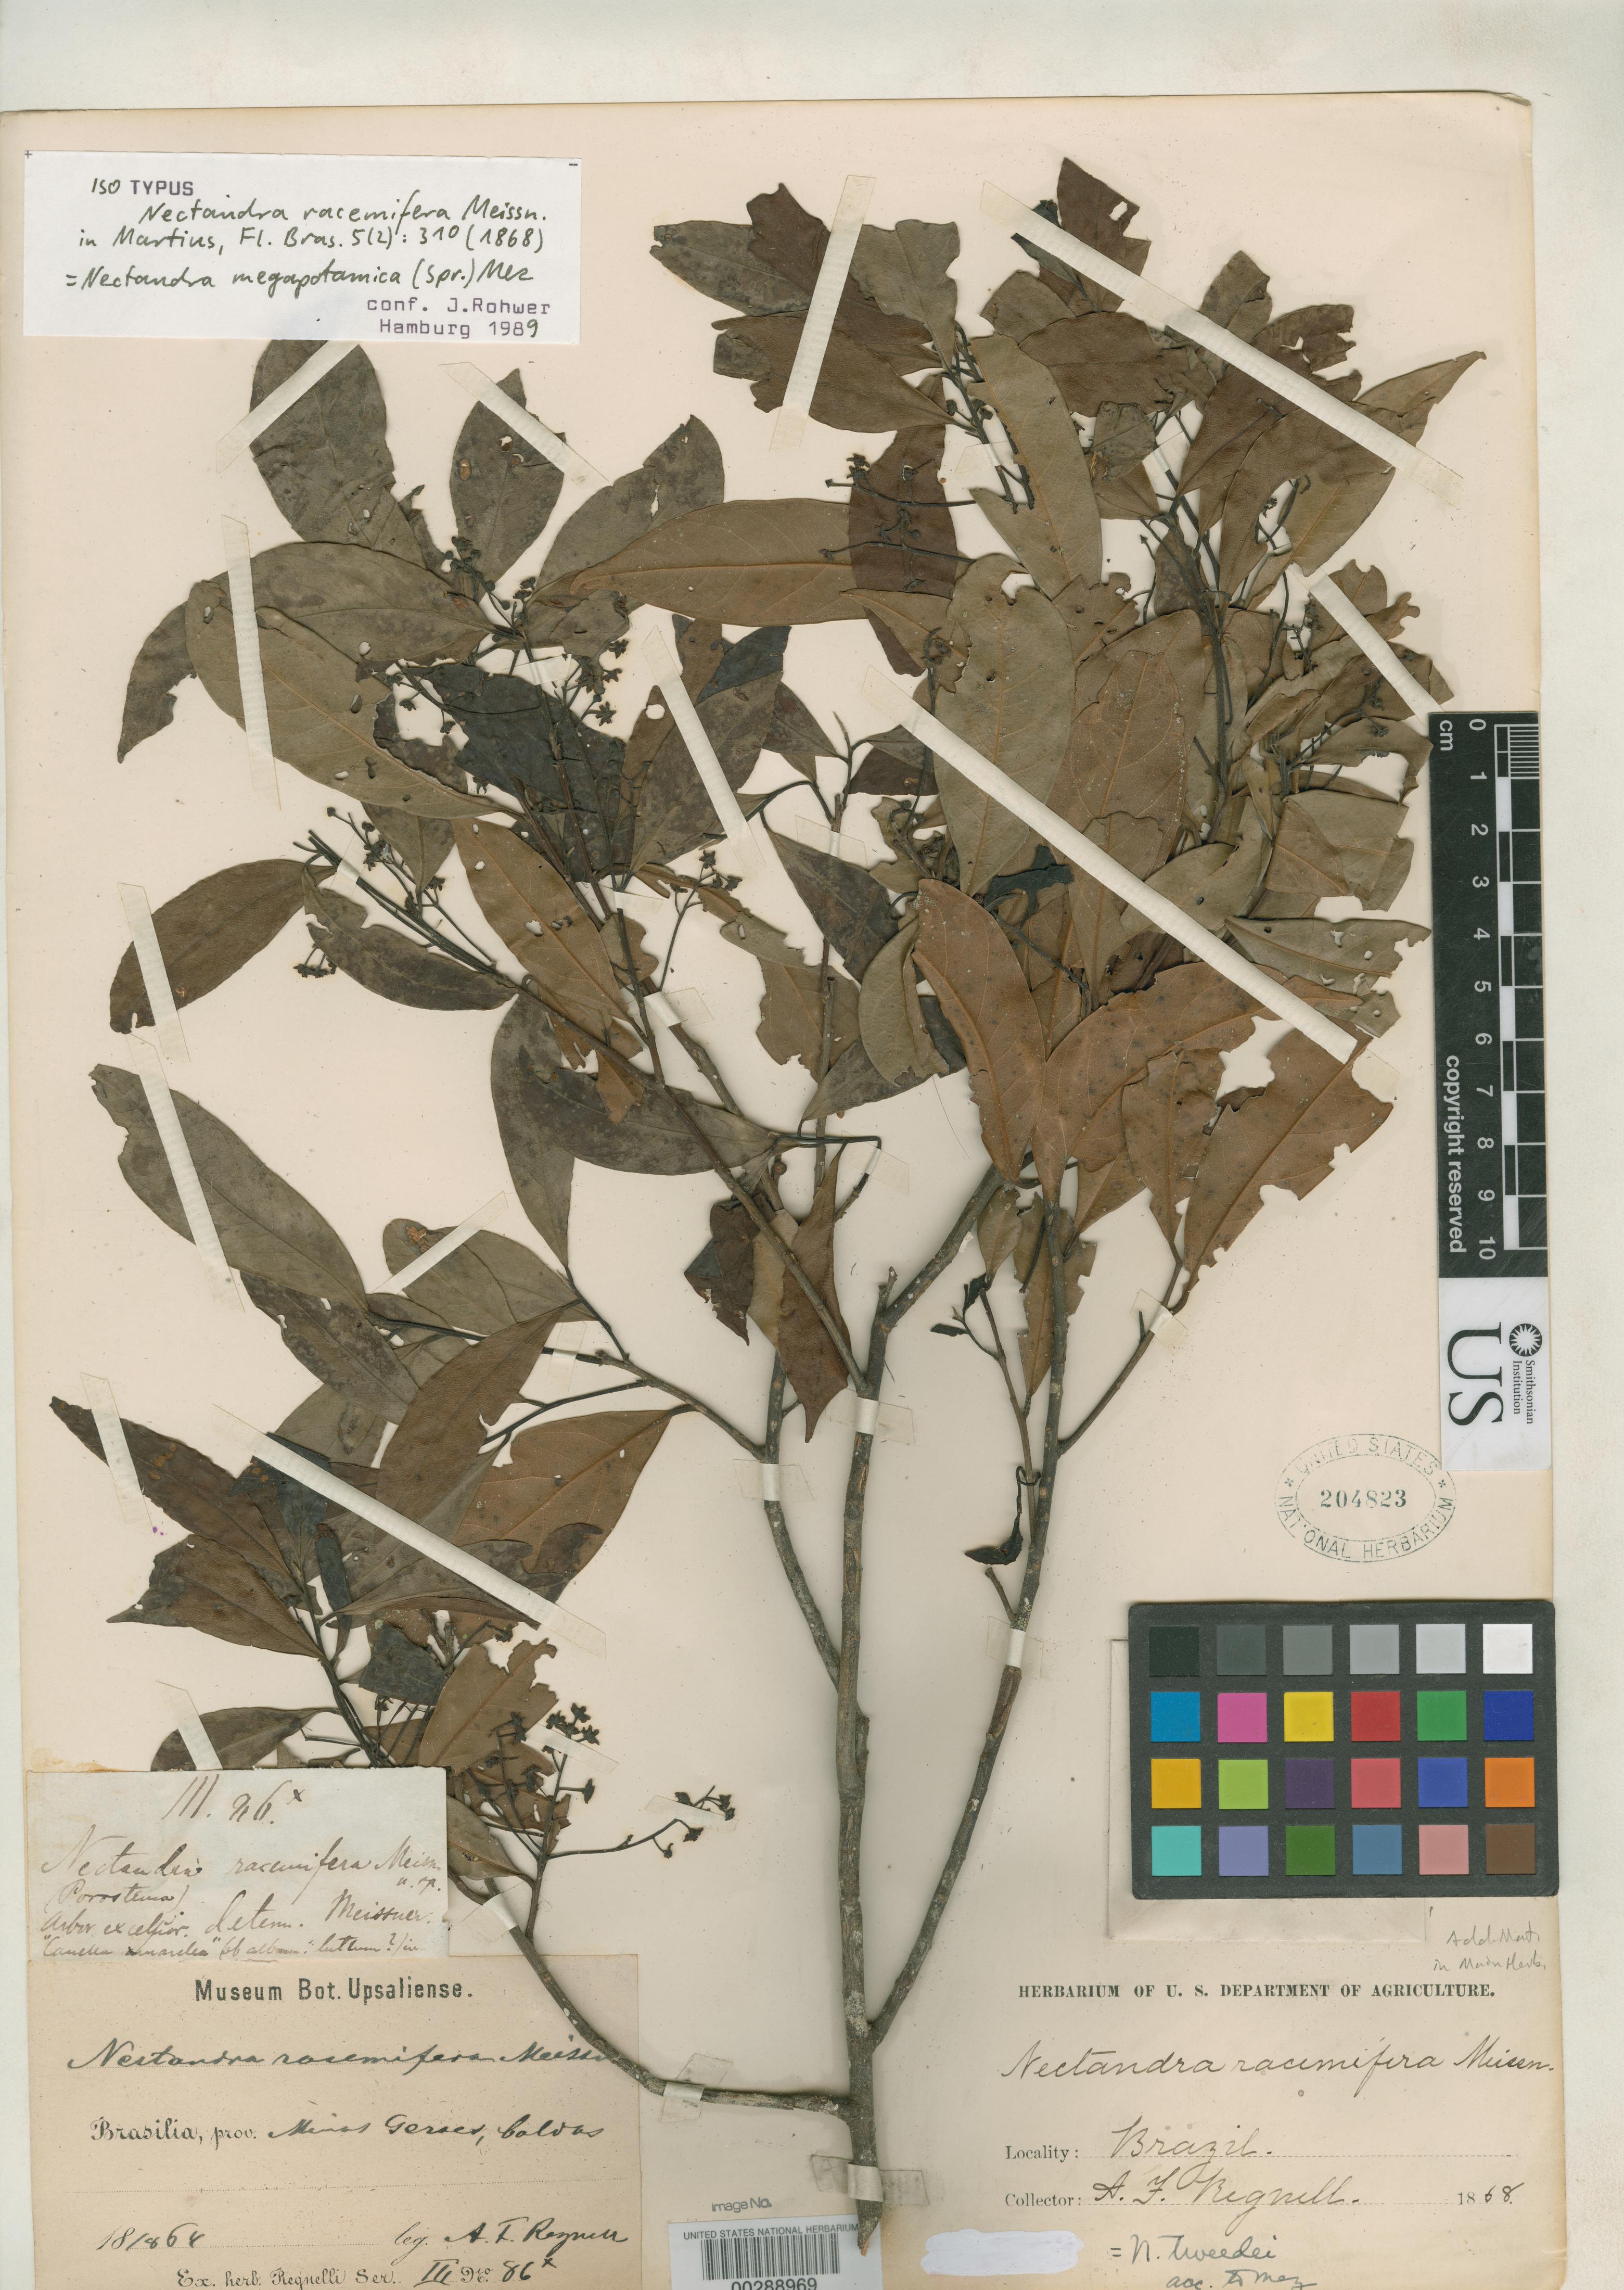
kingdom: Plantae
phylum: Tracheophyta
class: Magnoliopsida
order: Laurales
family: Lauraceae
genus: Nectandra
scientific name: Nectandra racemifera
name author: Meisn. in Mart.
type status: Isotype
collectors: A. F. Regnell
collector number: III 86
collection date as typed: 27 Jan 1867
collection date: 1867-01-27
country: Brazil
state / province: Minas Gerais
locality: Caldas.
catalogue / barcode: US 204823